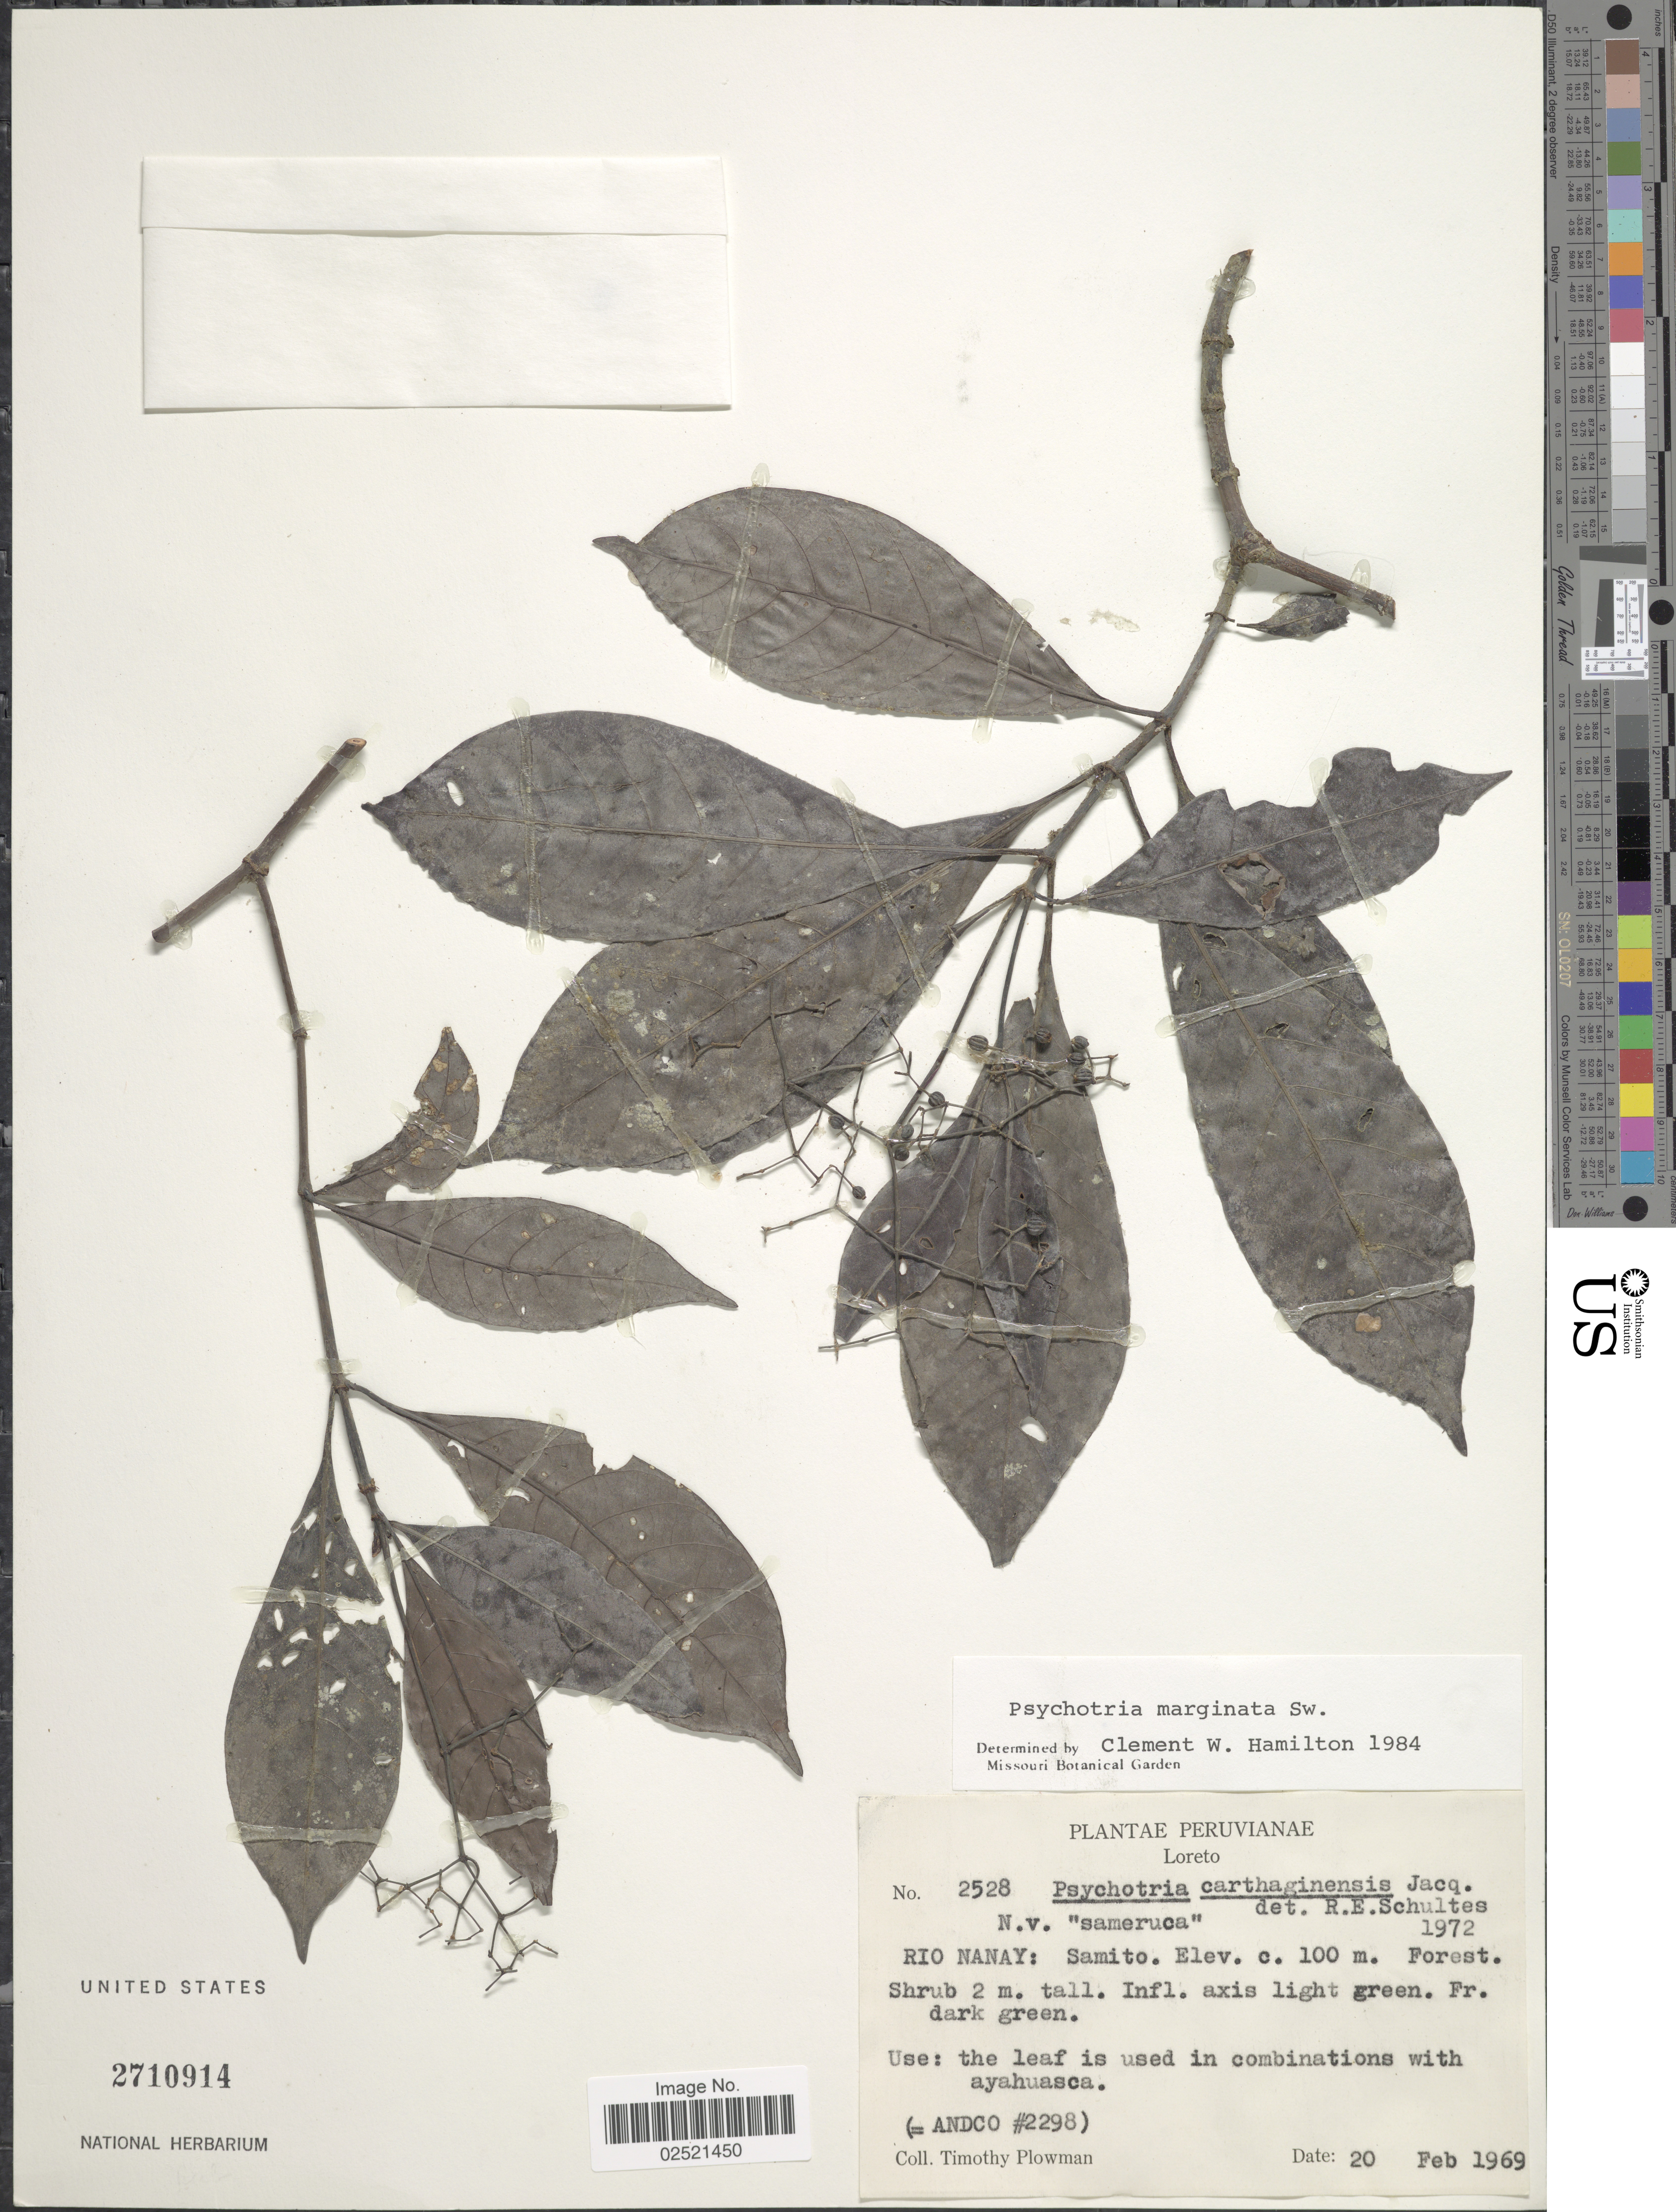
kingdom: Plantae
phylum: Tracheophyta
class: Magnoliopsida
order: Gentianales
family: Rubiaceae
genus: Psychotria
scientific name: Psychotria marginata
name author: Sw.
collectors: T. Plowman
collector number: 2528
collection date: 1969-02-20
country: Peru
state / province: Loreto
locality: Peruvianae, Rio Nanay: Samito, Forest.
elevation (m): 100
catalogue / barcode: US 2710914